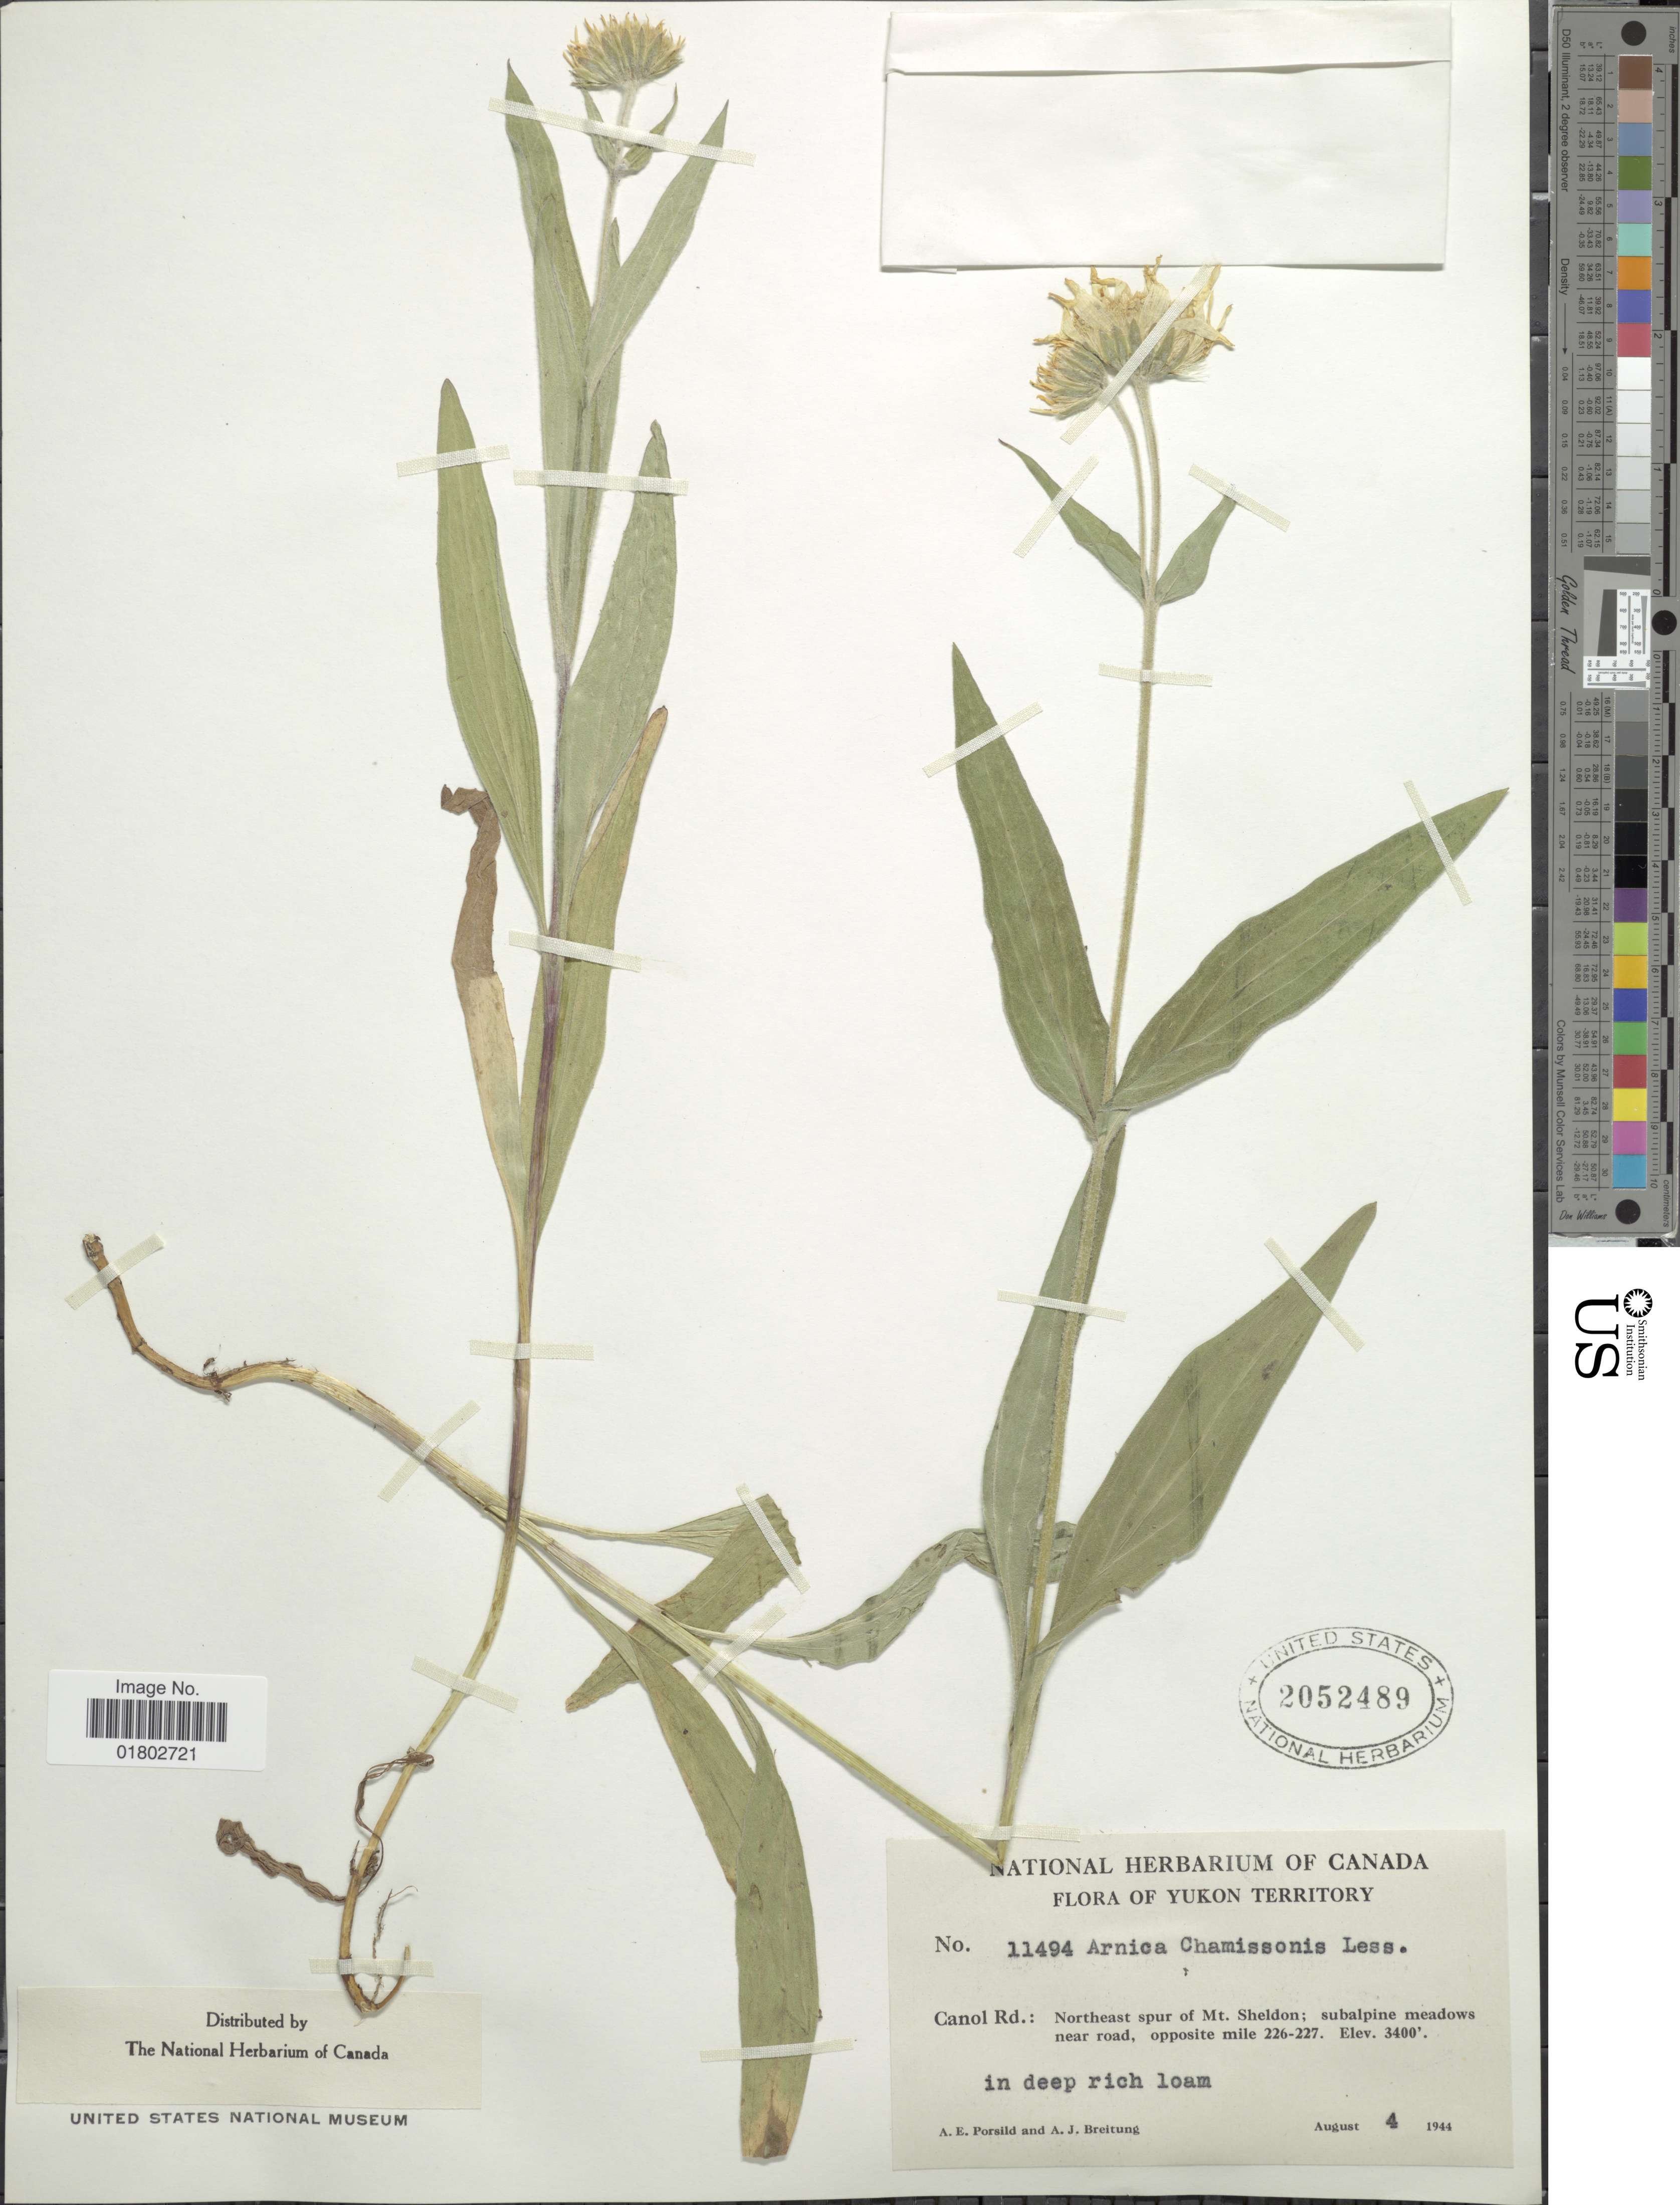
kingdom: Plantae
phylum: Tracheophyta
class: Magnoliopsida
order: Asterales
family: Asteraceae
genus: Arnica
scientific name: Arnica chamissonis subsp. genuina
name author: Maguire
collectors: A. E. Porsild & A. Breitung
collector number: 11494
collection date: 1944-08-04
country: Canada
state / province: Yukon Territory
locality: Canol Rd.: Northeast spur of Mt. Sheldon; subalpine meadows near road, opposite mile 226-227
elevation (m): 1036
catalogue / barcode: US 2052489